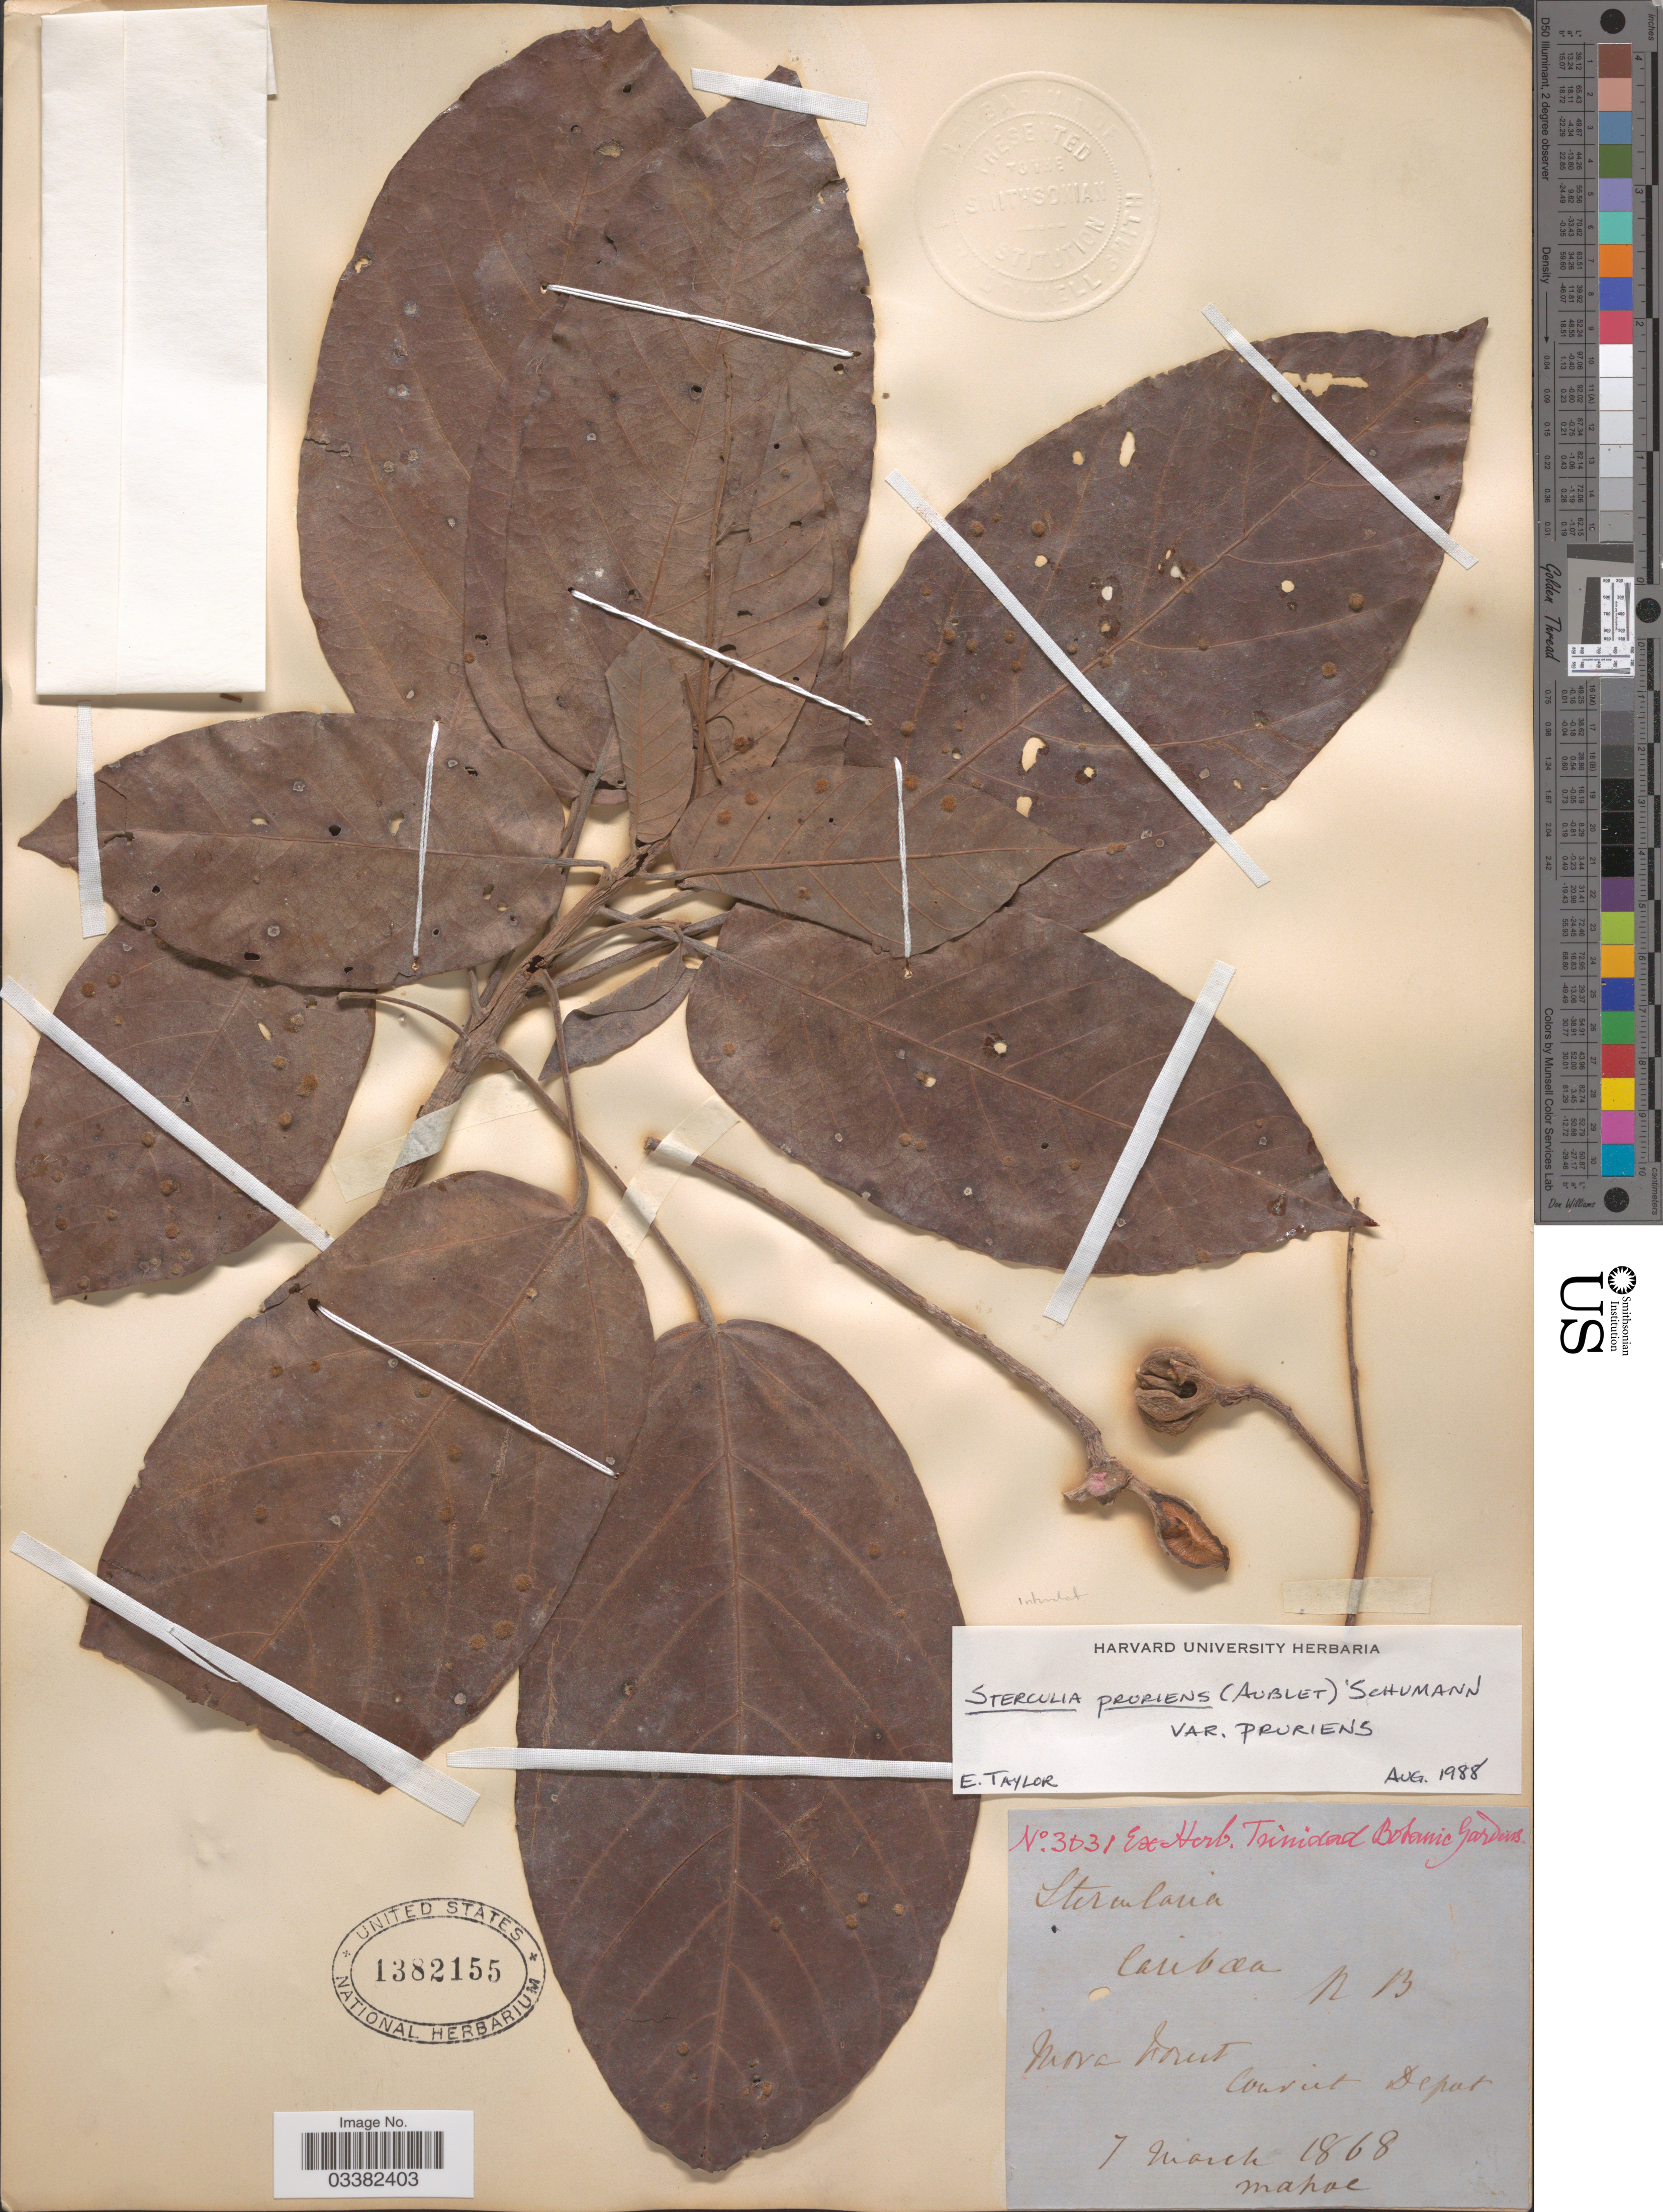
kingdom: Plantae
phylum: Tracheophyta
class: Magnoliopsida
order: Malvales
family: Malvaceae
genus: Sterculia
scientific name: Sterculia pruriens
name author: (Aubl.) K. Schum.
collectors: ex herb. Bot. Gard. Trinidad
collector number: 3031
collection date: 1868-03-07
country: Trinidad and Tobago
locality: Mora Forest. Courier [interpreted] Depot. Mahoc [interpreted] [unsure placement].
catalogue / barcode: US 1382155